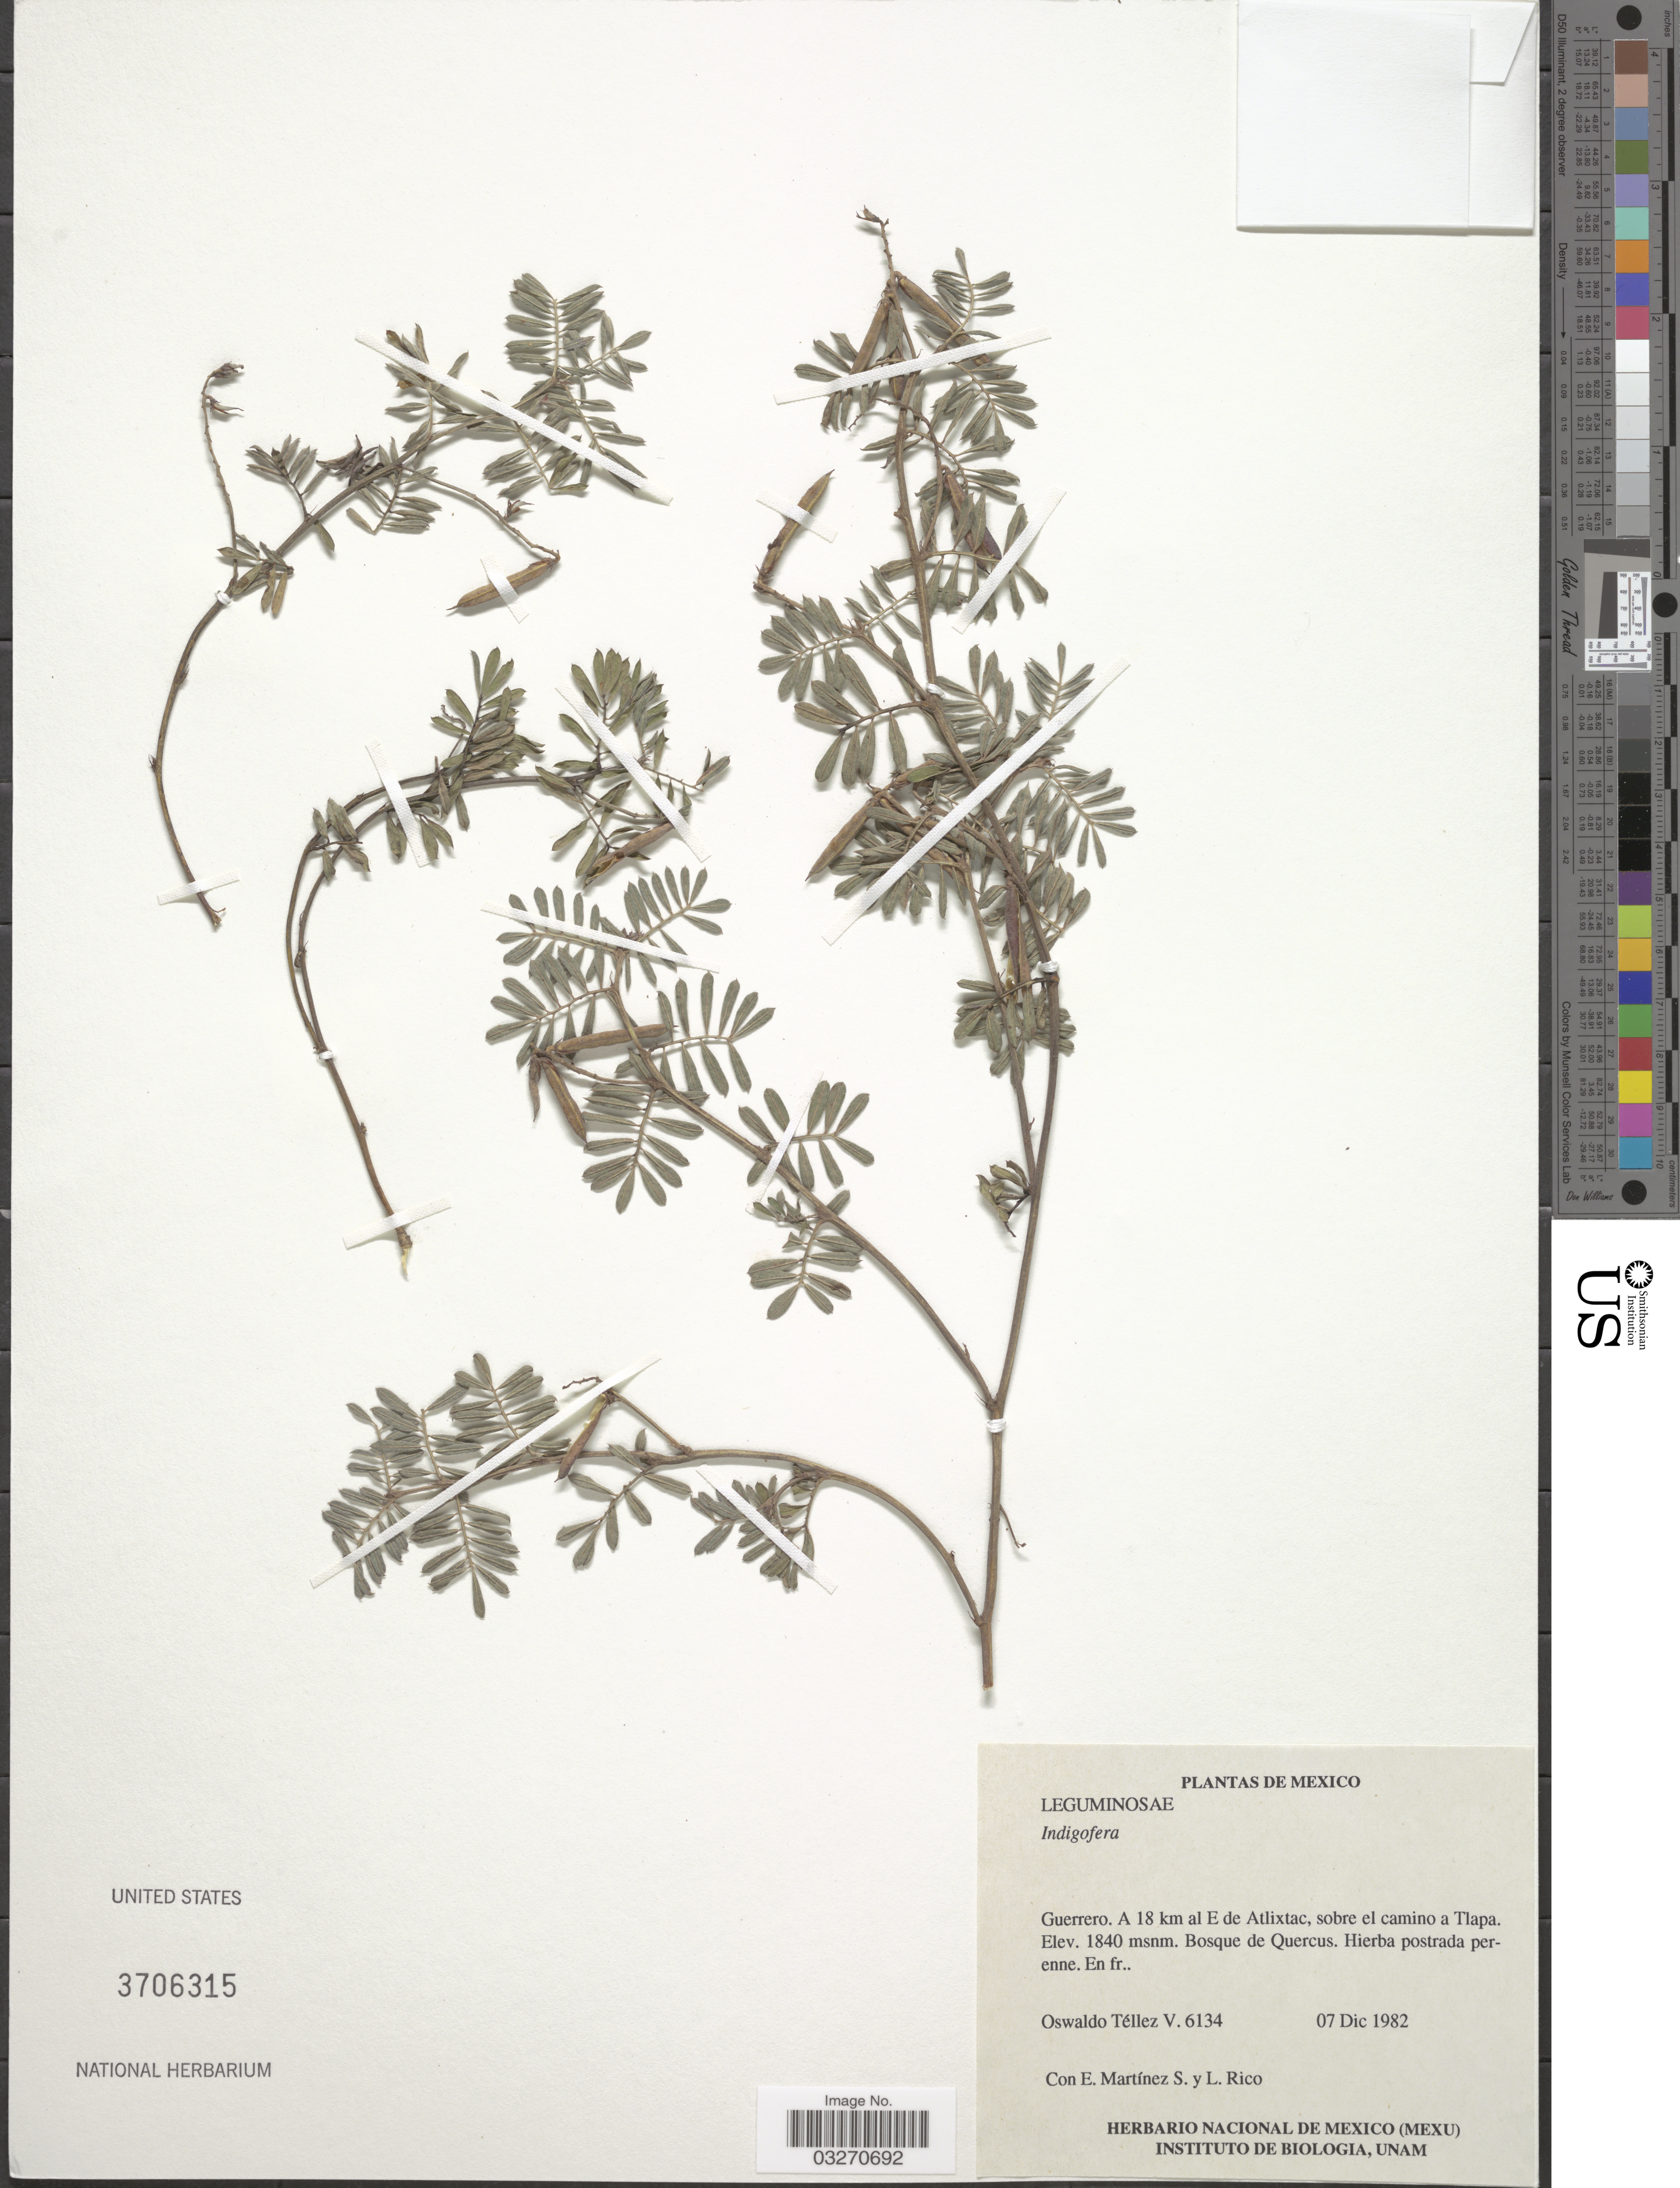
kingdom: Plantae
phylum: Tracheophyta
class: Magnoliopsida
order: Fabales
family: Fabaceae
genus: Indigofera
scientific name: Indigofera sp.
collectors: O. Téllez V., E. M. Martínez S. & L. Rico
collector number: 6134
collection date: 1982-12-07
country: Mexico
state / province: Guerrero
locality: A 18 km al E de Atlixtac, sobre el camino a Tlapa.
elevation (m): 1840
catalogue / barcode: US 3706315